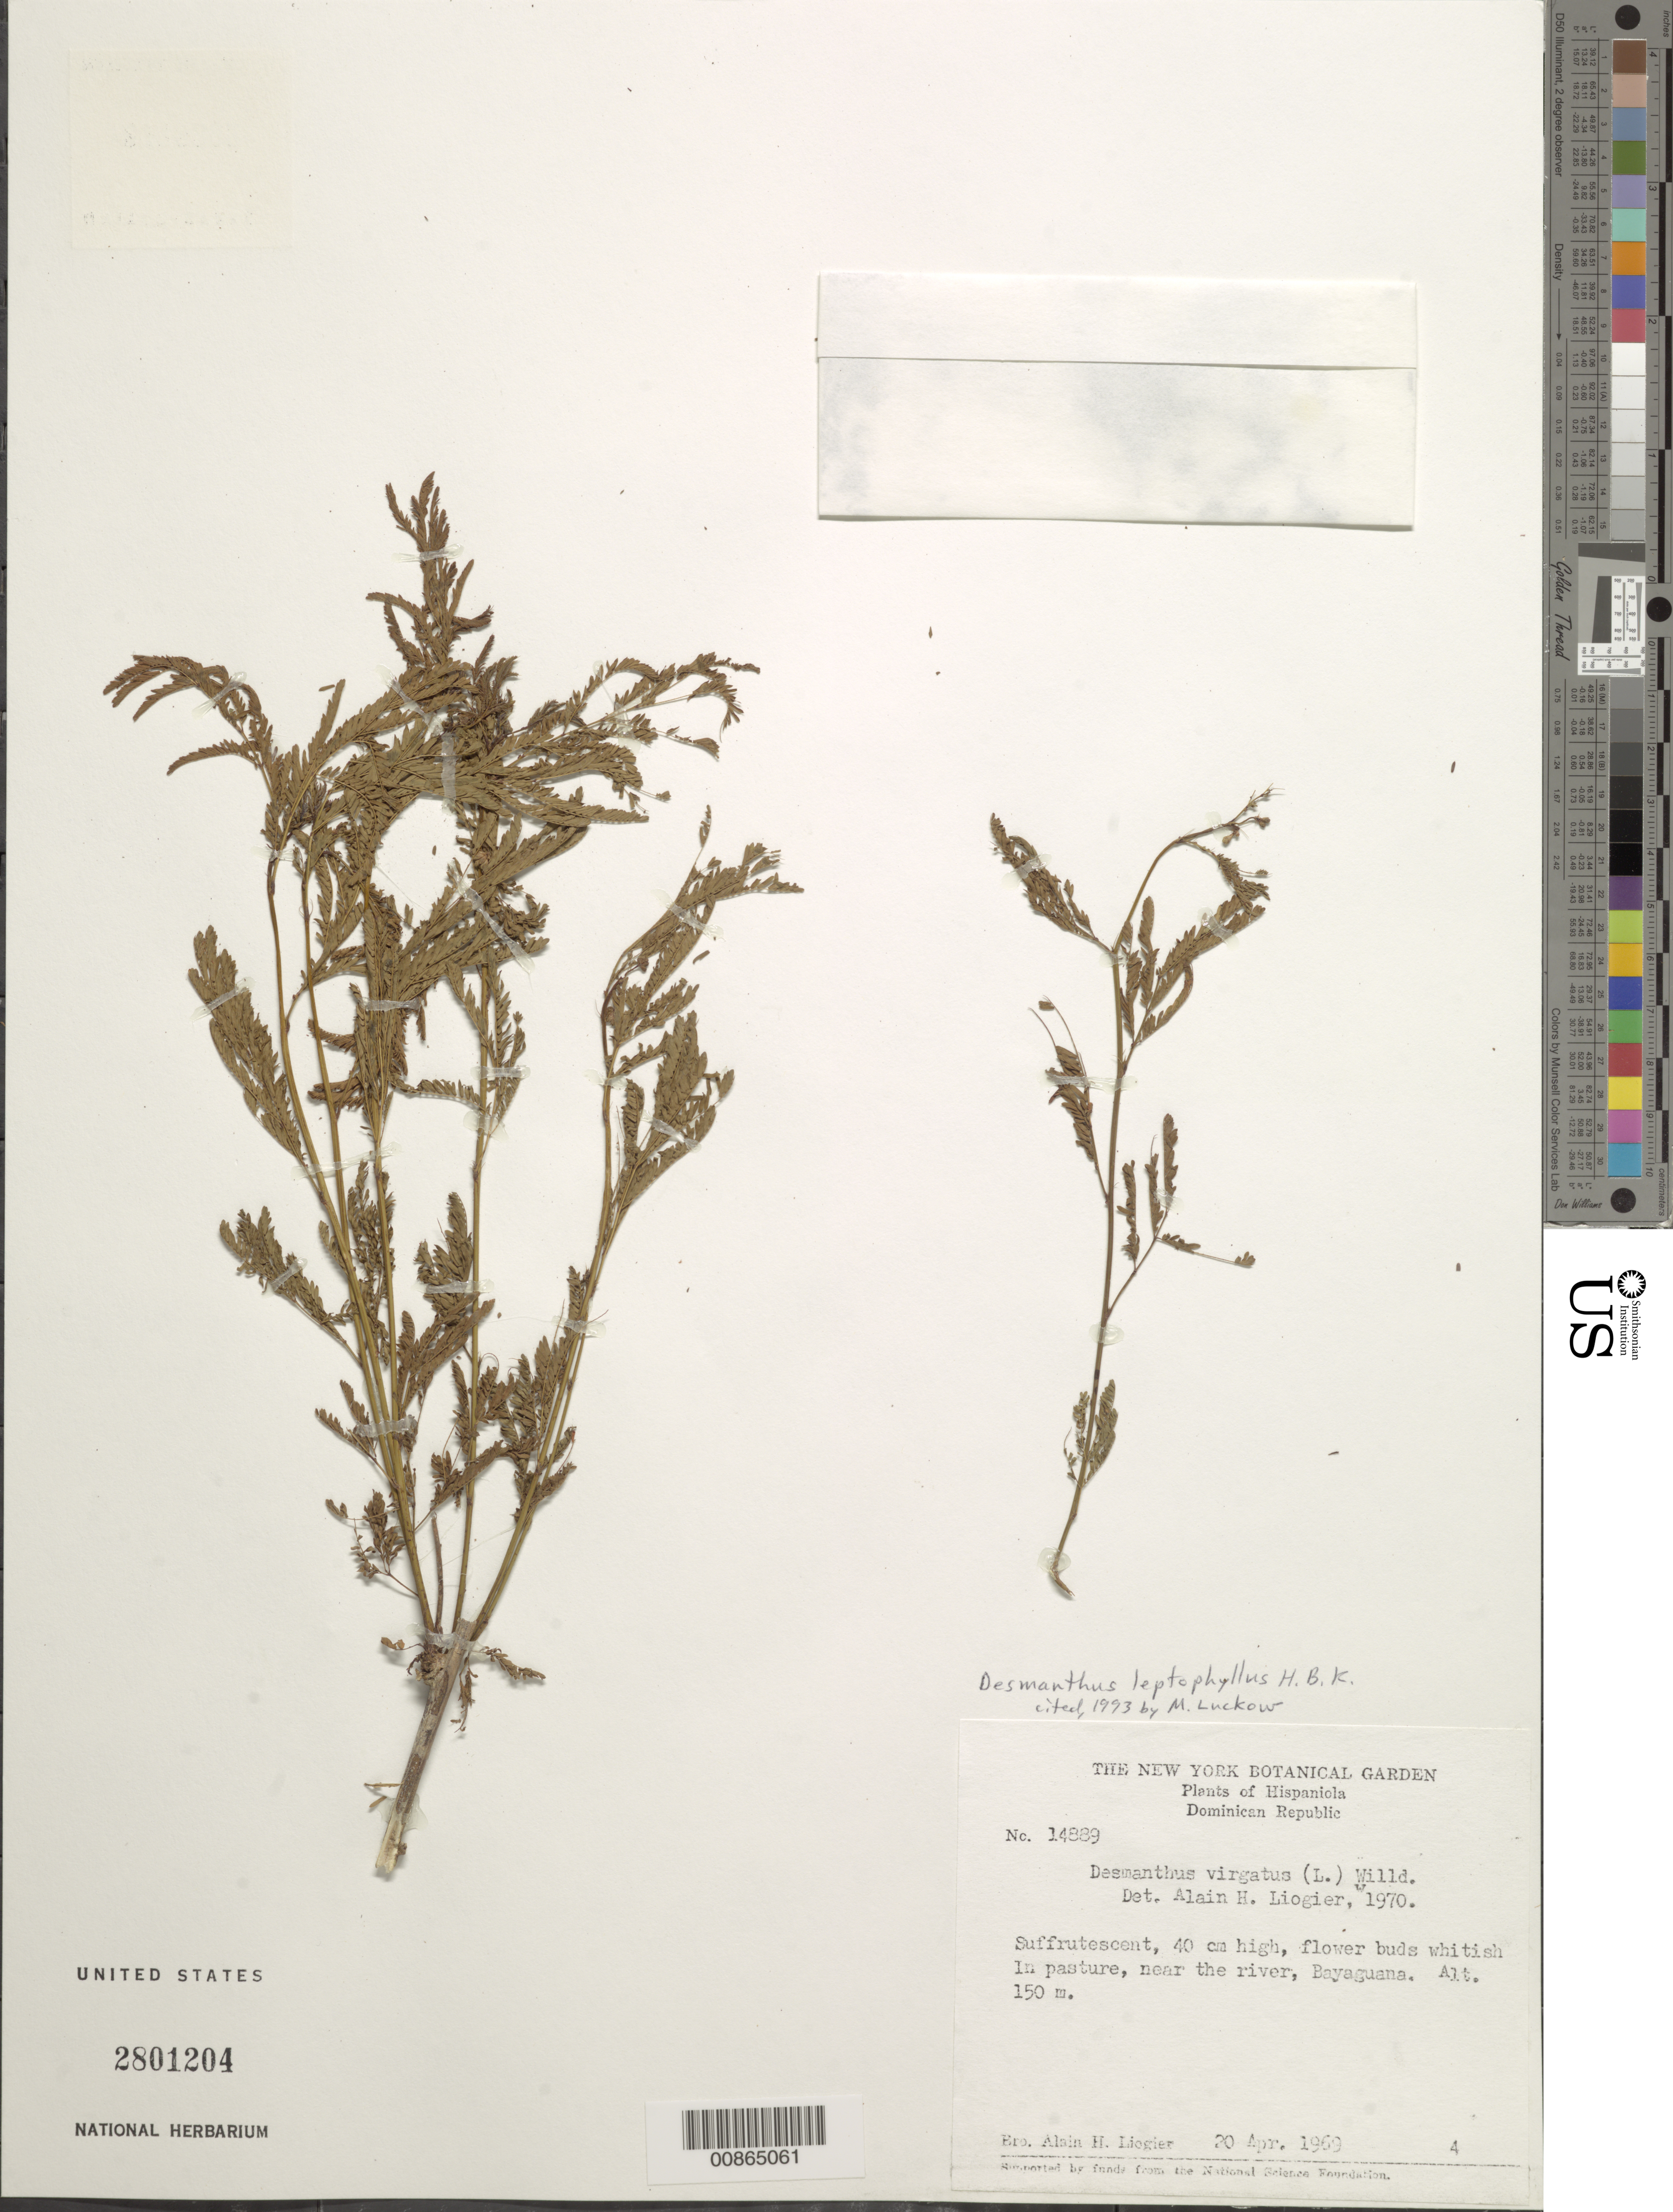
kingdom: Plantae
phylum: Tracheophyta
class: Magnoliopsida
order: Fabales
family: Fabaceae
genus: Desmanthus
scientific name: Desmanthus leptophyllus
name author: Kunth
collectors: A. H. Liogier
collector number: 14889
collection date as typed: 20 Apr 1969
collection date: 1969-04-20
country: Dominican Republic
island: Hispaniola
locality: Bayaguana.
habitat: In pasture, near the river.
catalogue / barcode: US 2801204